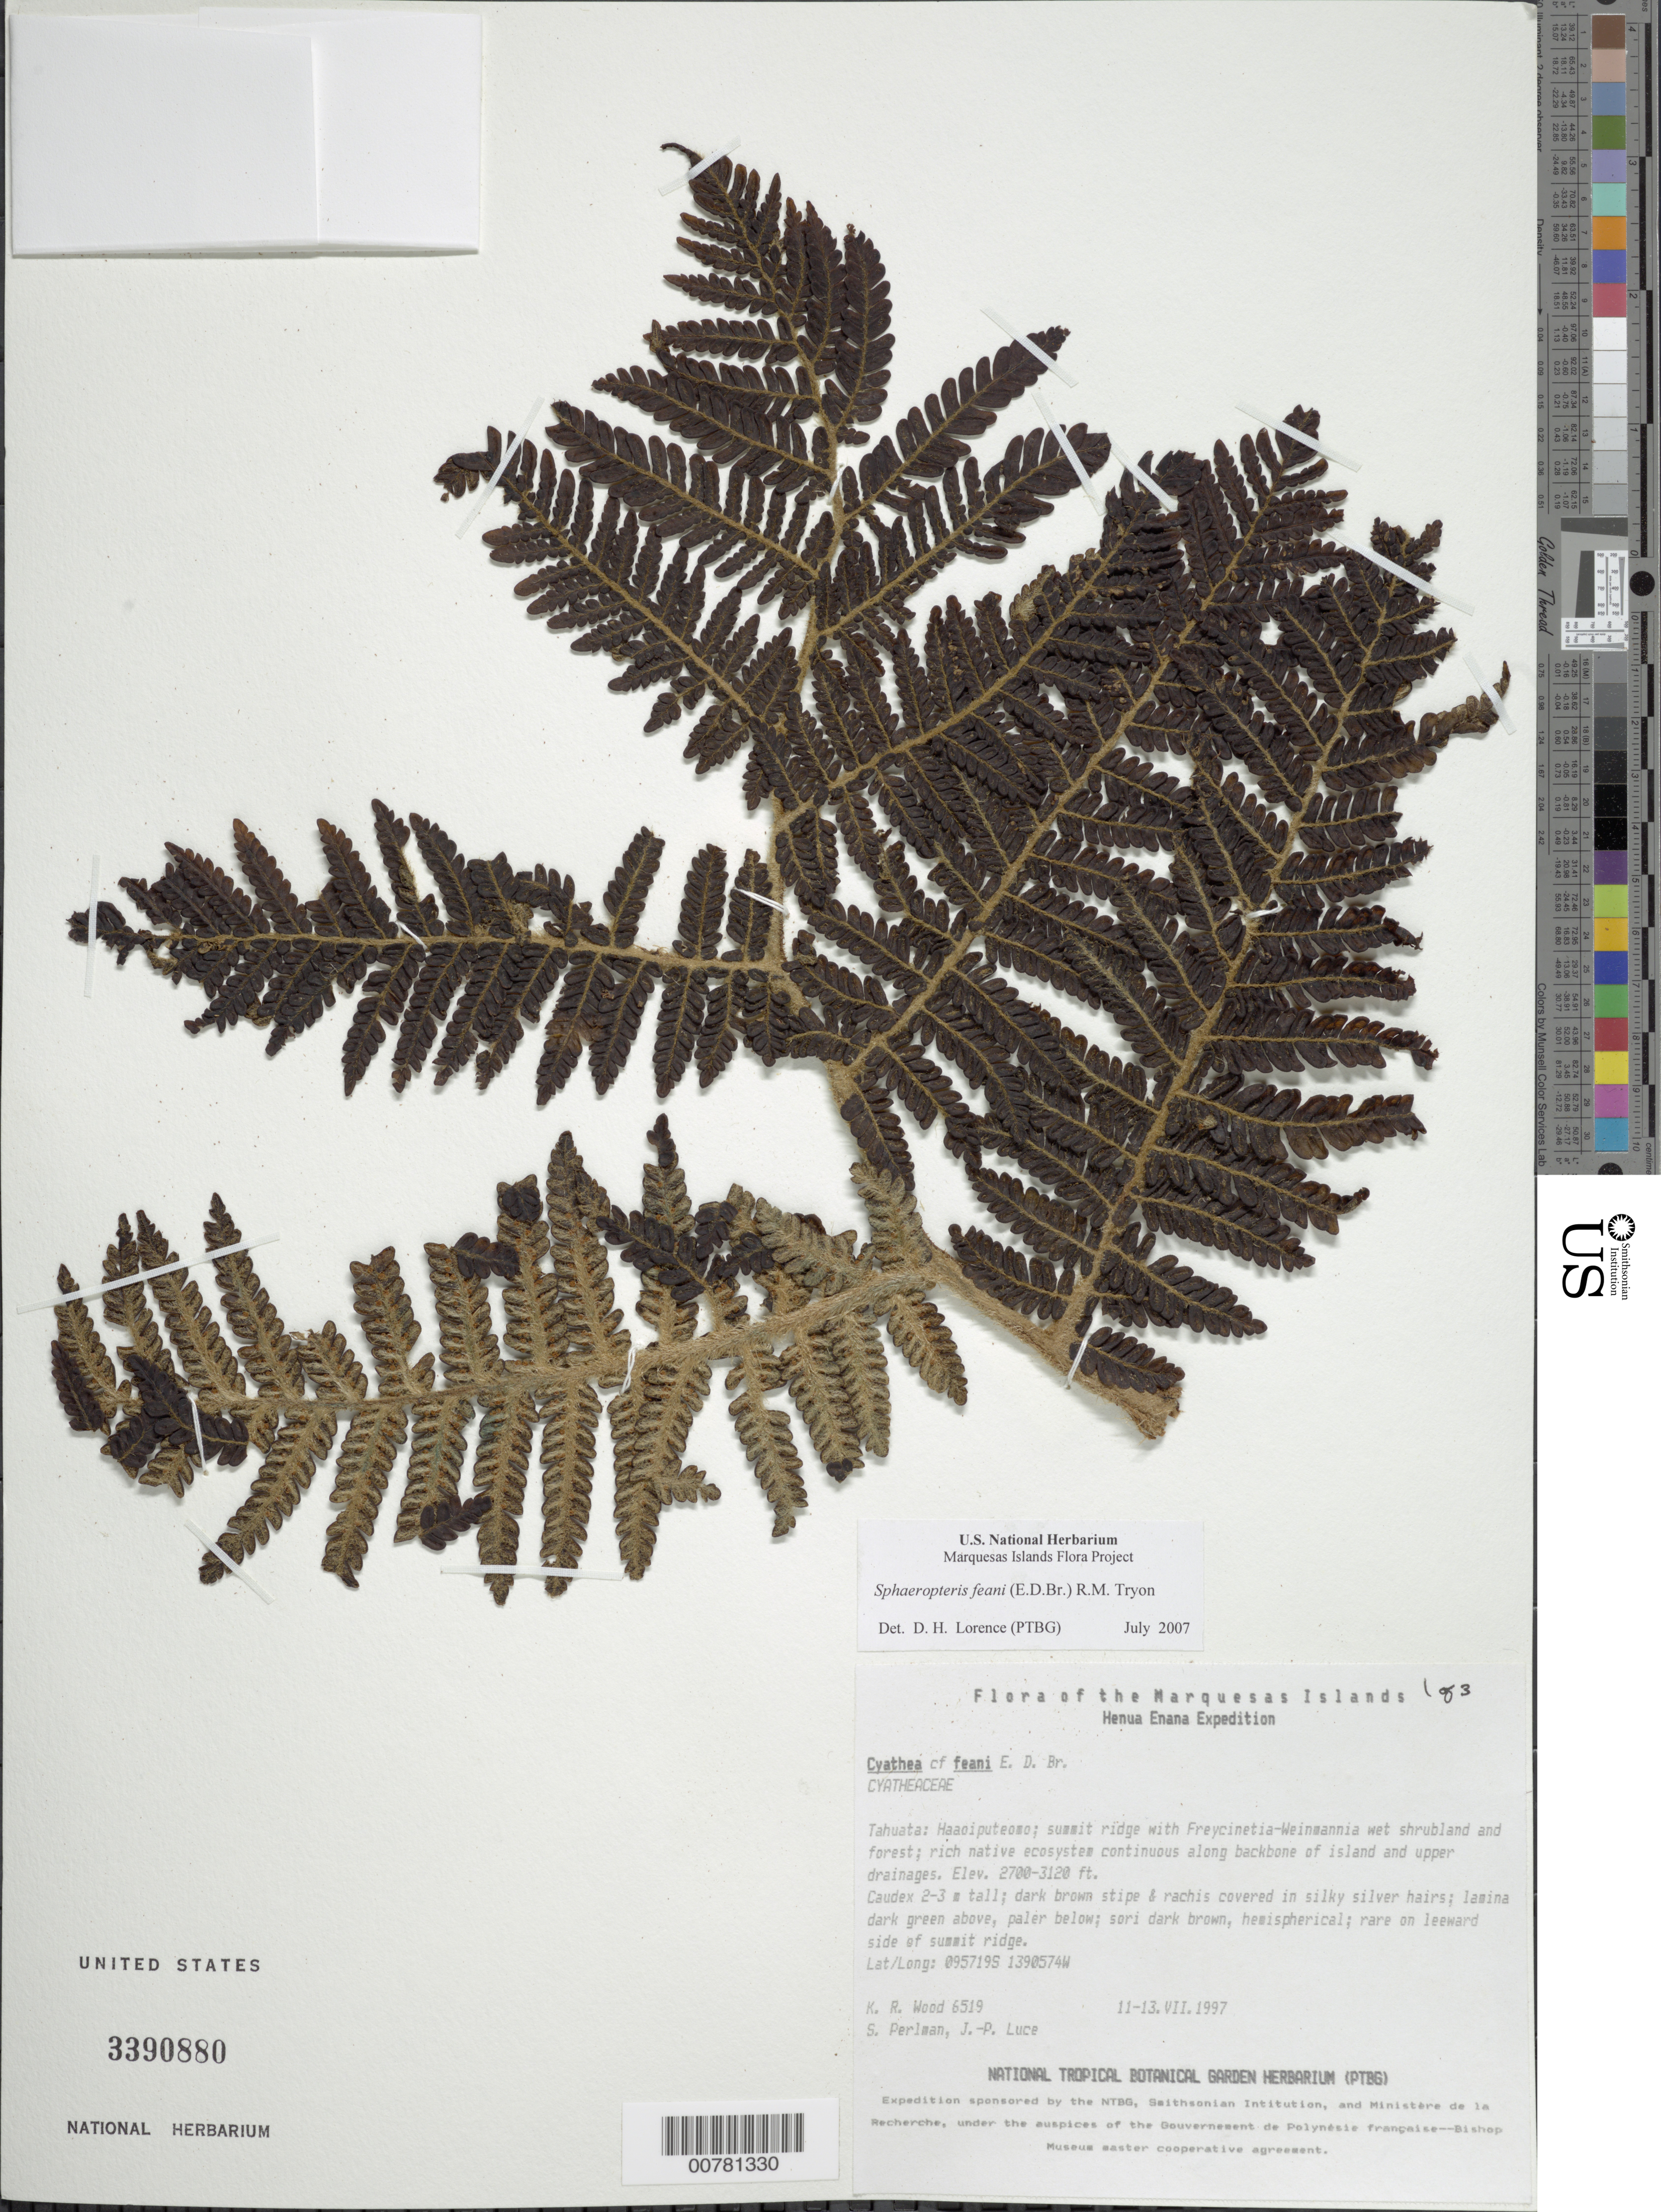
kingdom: Plantae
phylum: Tracheophyta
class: Polypodiopsida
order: Cyatheales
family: Cyatheaceae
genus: Sphaeropteris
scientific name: Sphaeropteris feani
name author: (E.D. Br.) R.M. Tryon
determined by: Lorence, David H., (PTBG), National Tropical Botanical Garden (UNITED STATES)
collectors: K. R. Wood, S. P. Perlman & J. Luce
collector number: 6519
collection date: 1997-07-11/1997-07-13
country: French Polynesia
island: Tahuata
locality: Haaoiputeomo, summit ridge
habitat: In Freycinetia - Weinmannia wet shrub and forest, rich native ecosystem, continuous along backbone of island and upper drainages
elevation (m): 823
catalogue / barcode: US 3390880